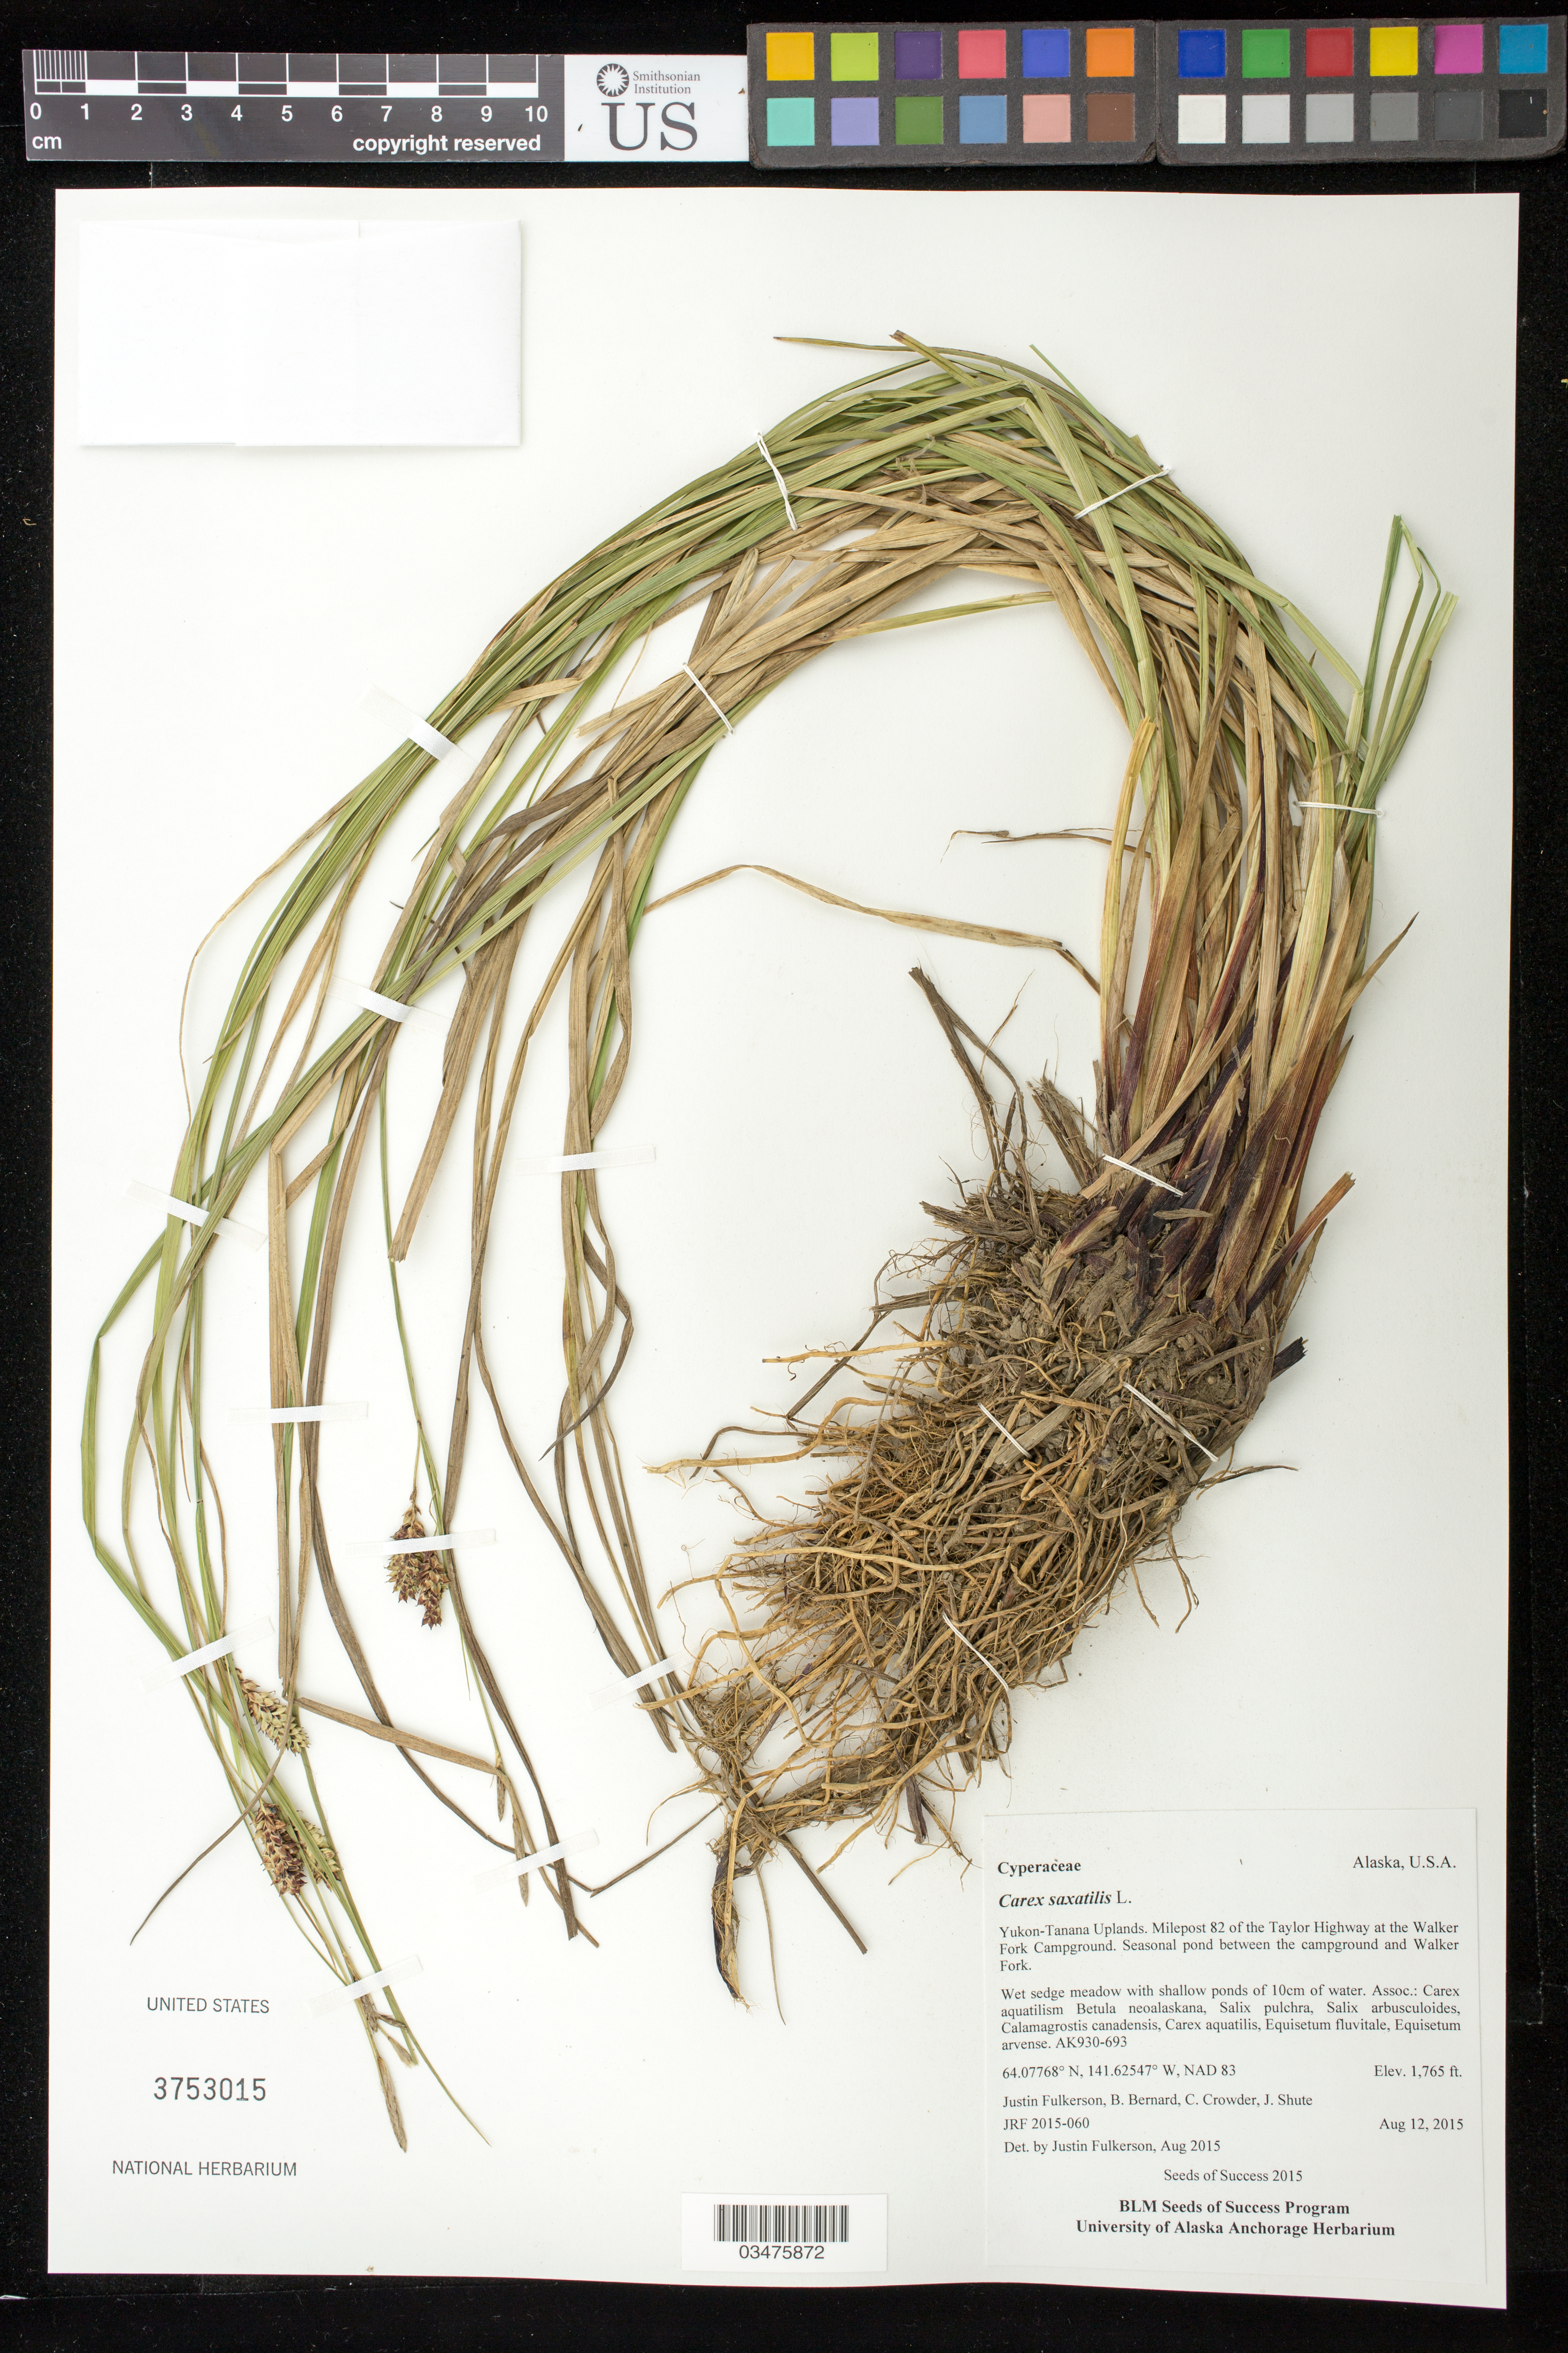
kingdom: Plantae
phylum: Tracheophyta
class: Liliopsida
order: Poales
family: Cyperaceae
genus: Carex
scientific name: Carex saxatilis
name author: L.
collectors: J. Fulkerson, C. Crowder, J. Shute & B. Bernard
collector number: AK930-693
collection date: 2015-08-12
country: United States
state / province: Alaska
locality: Yukon-Tanana Uplands. Milepost 70.2 of the Taylor Hwy, 4 km E of Chicken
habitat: Wet sedge meadow with shallow ponds of 10 cm of water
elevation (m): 538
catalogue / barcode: US 3753015